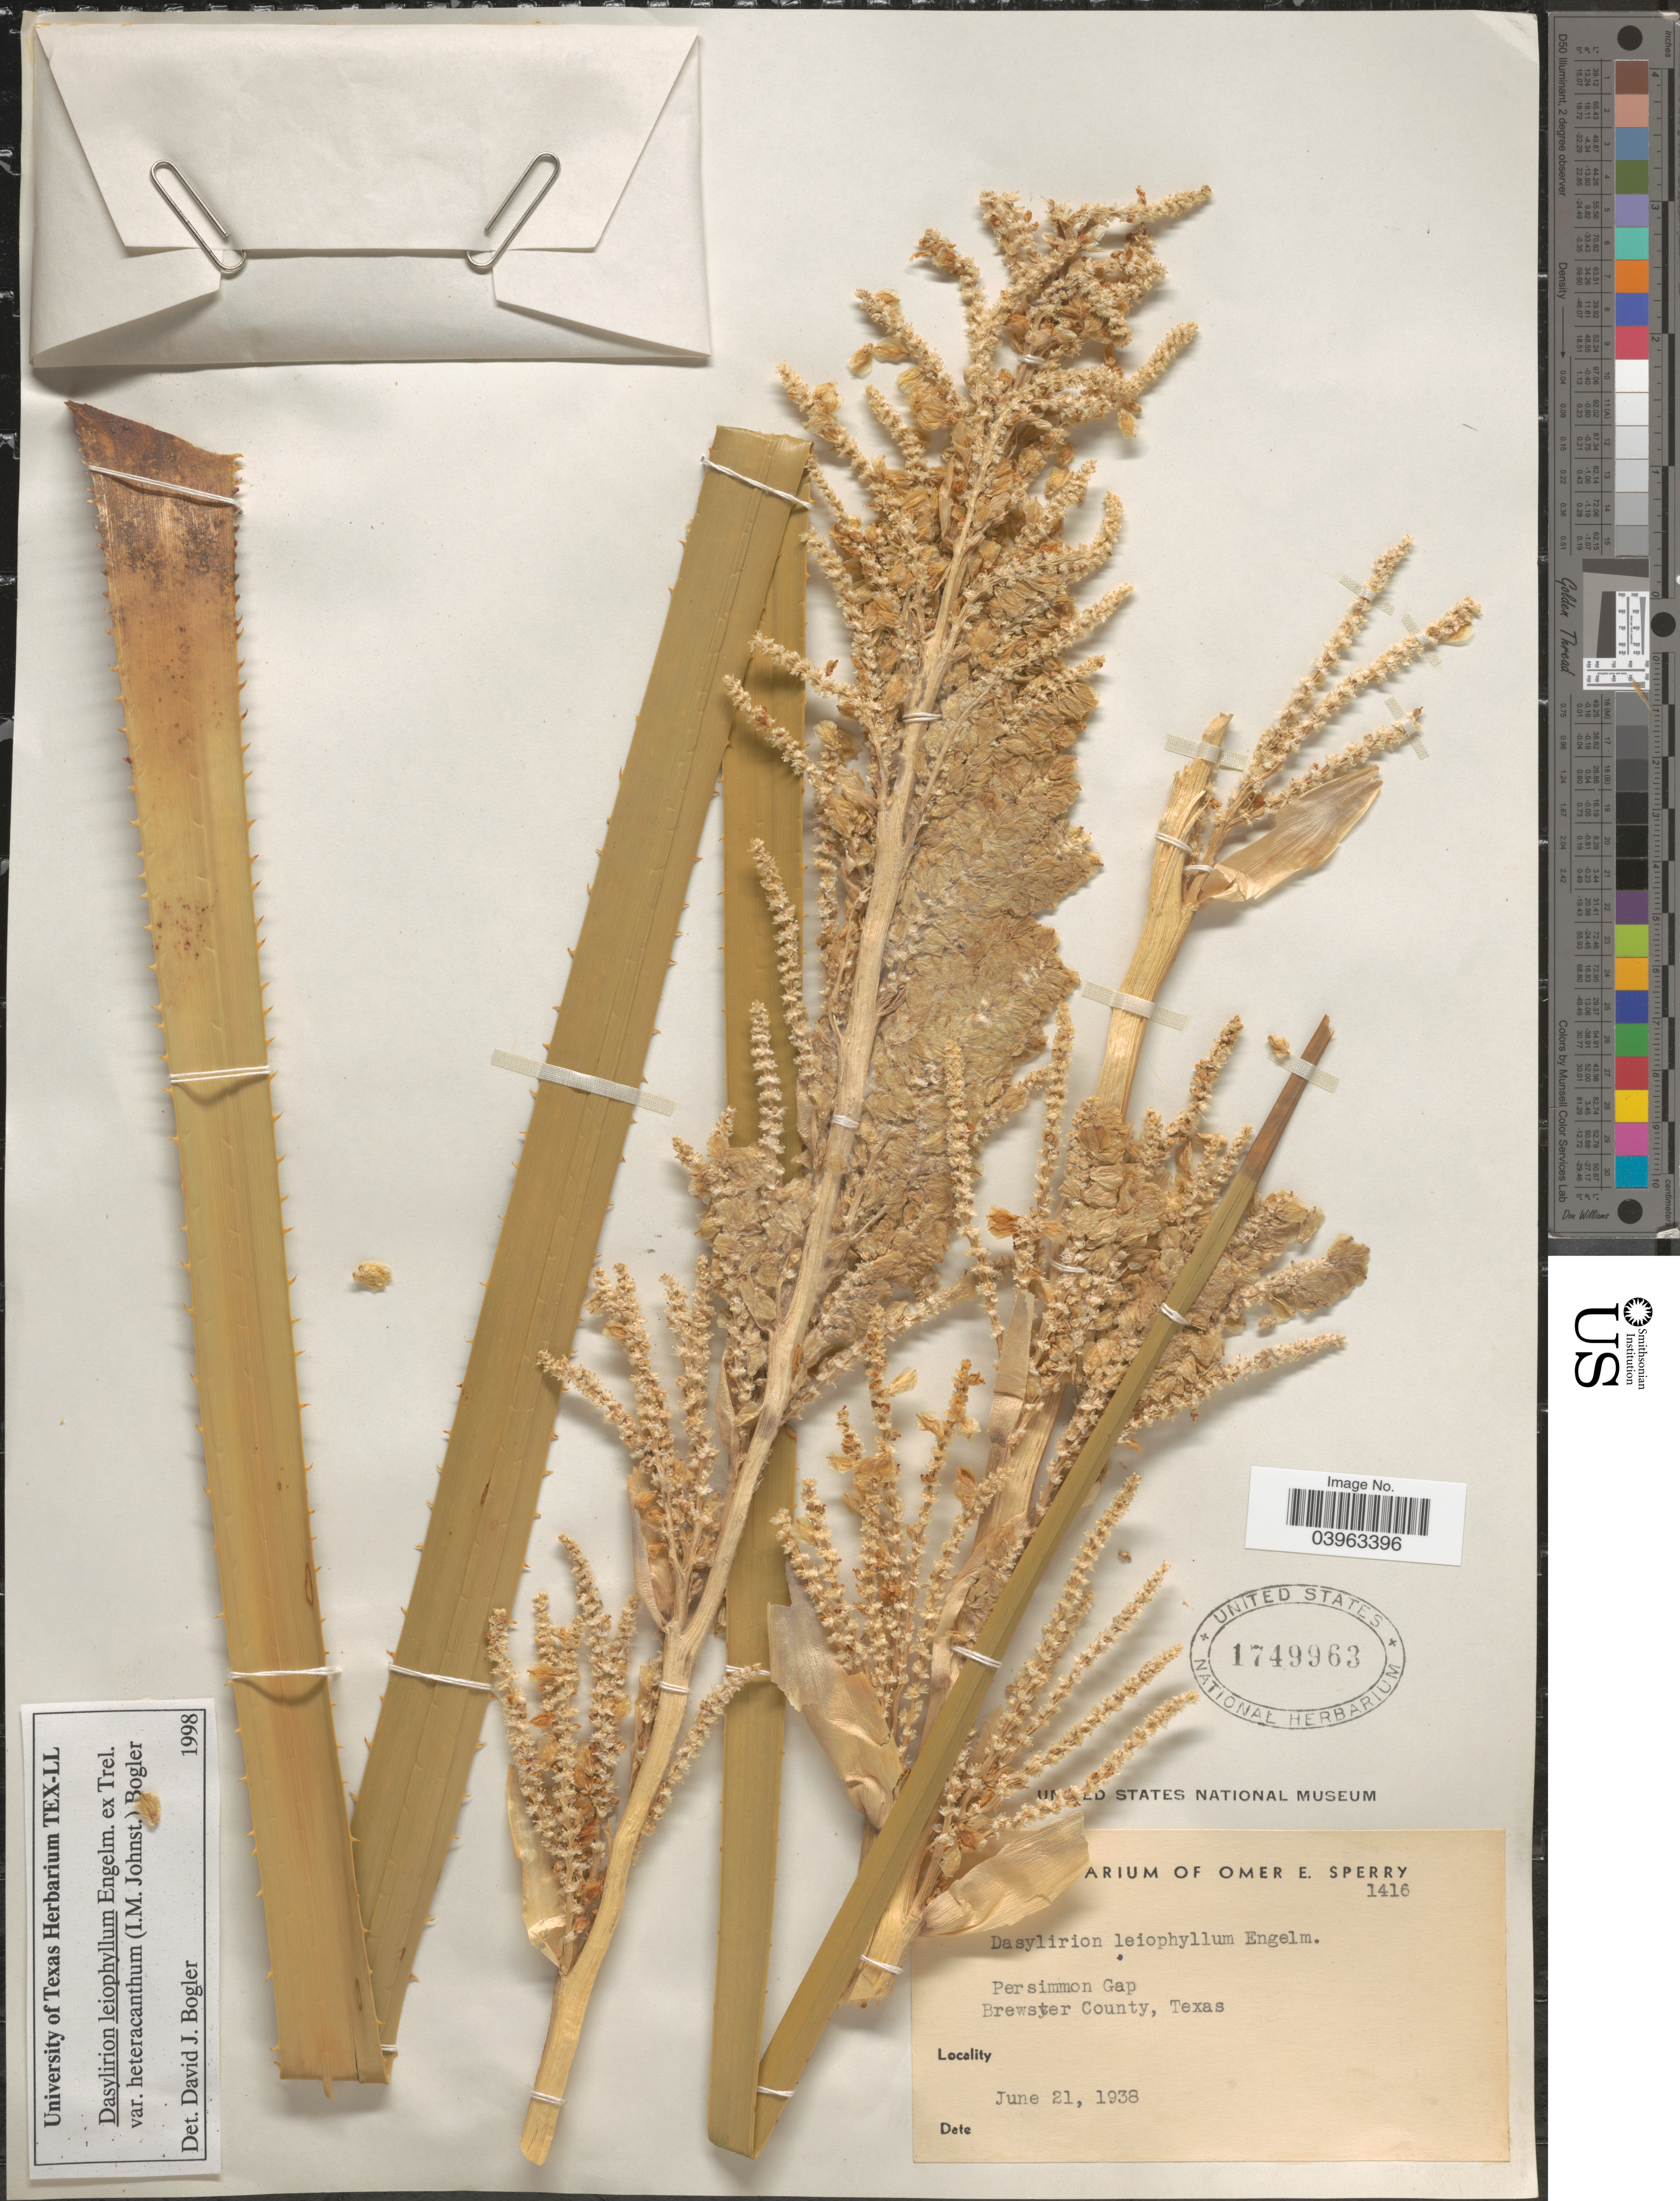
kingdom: Plantae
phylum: Tracheophyta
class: Liliopsida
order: Asparagales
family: Asparagaceae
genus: Dasylirion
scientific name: Dasylirion leiophyllum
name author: Engelm. ex Trel.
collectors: ex. herb. Omer E. Sperry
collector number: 1416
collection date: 1938-06-21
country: United States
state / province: Texas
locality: Persimmon Gap. Brewster County.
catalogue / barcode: US 1749963